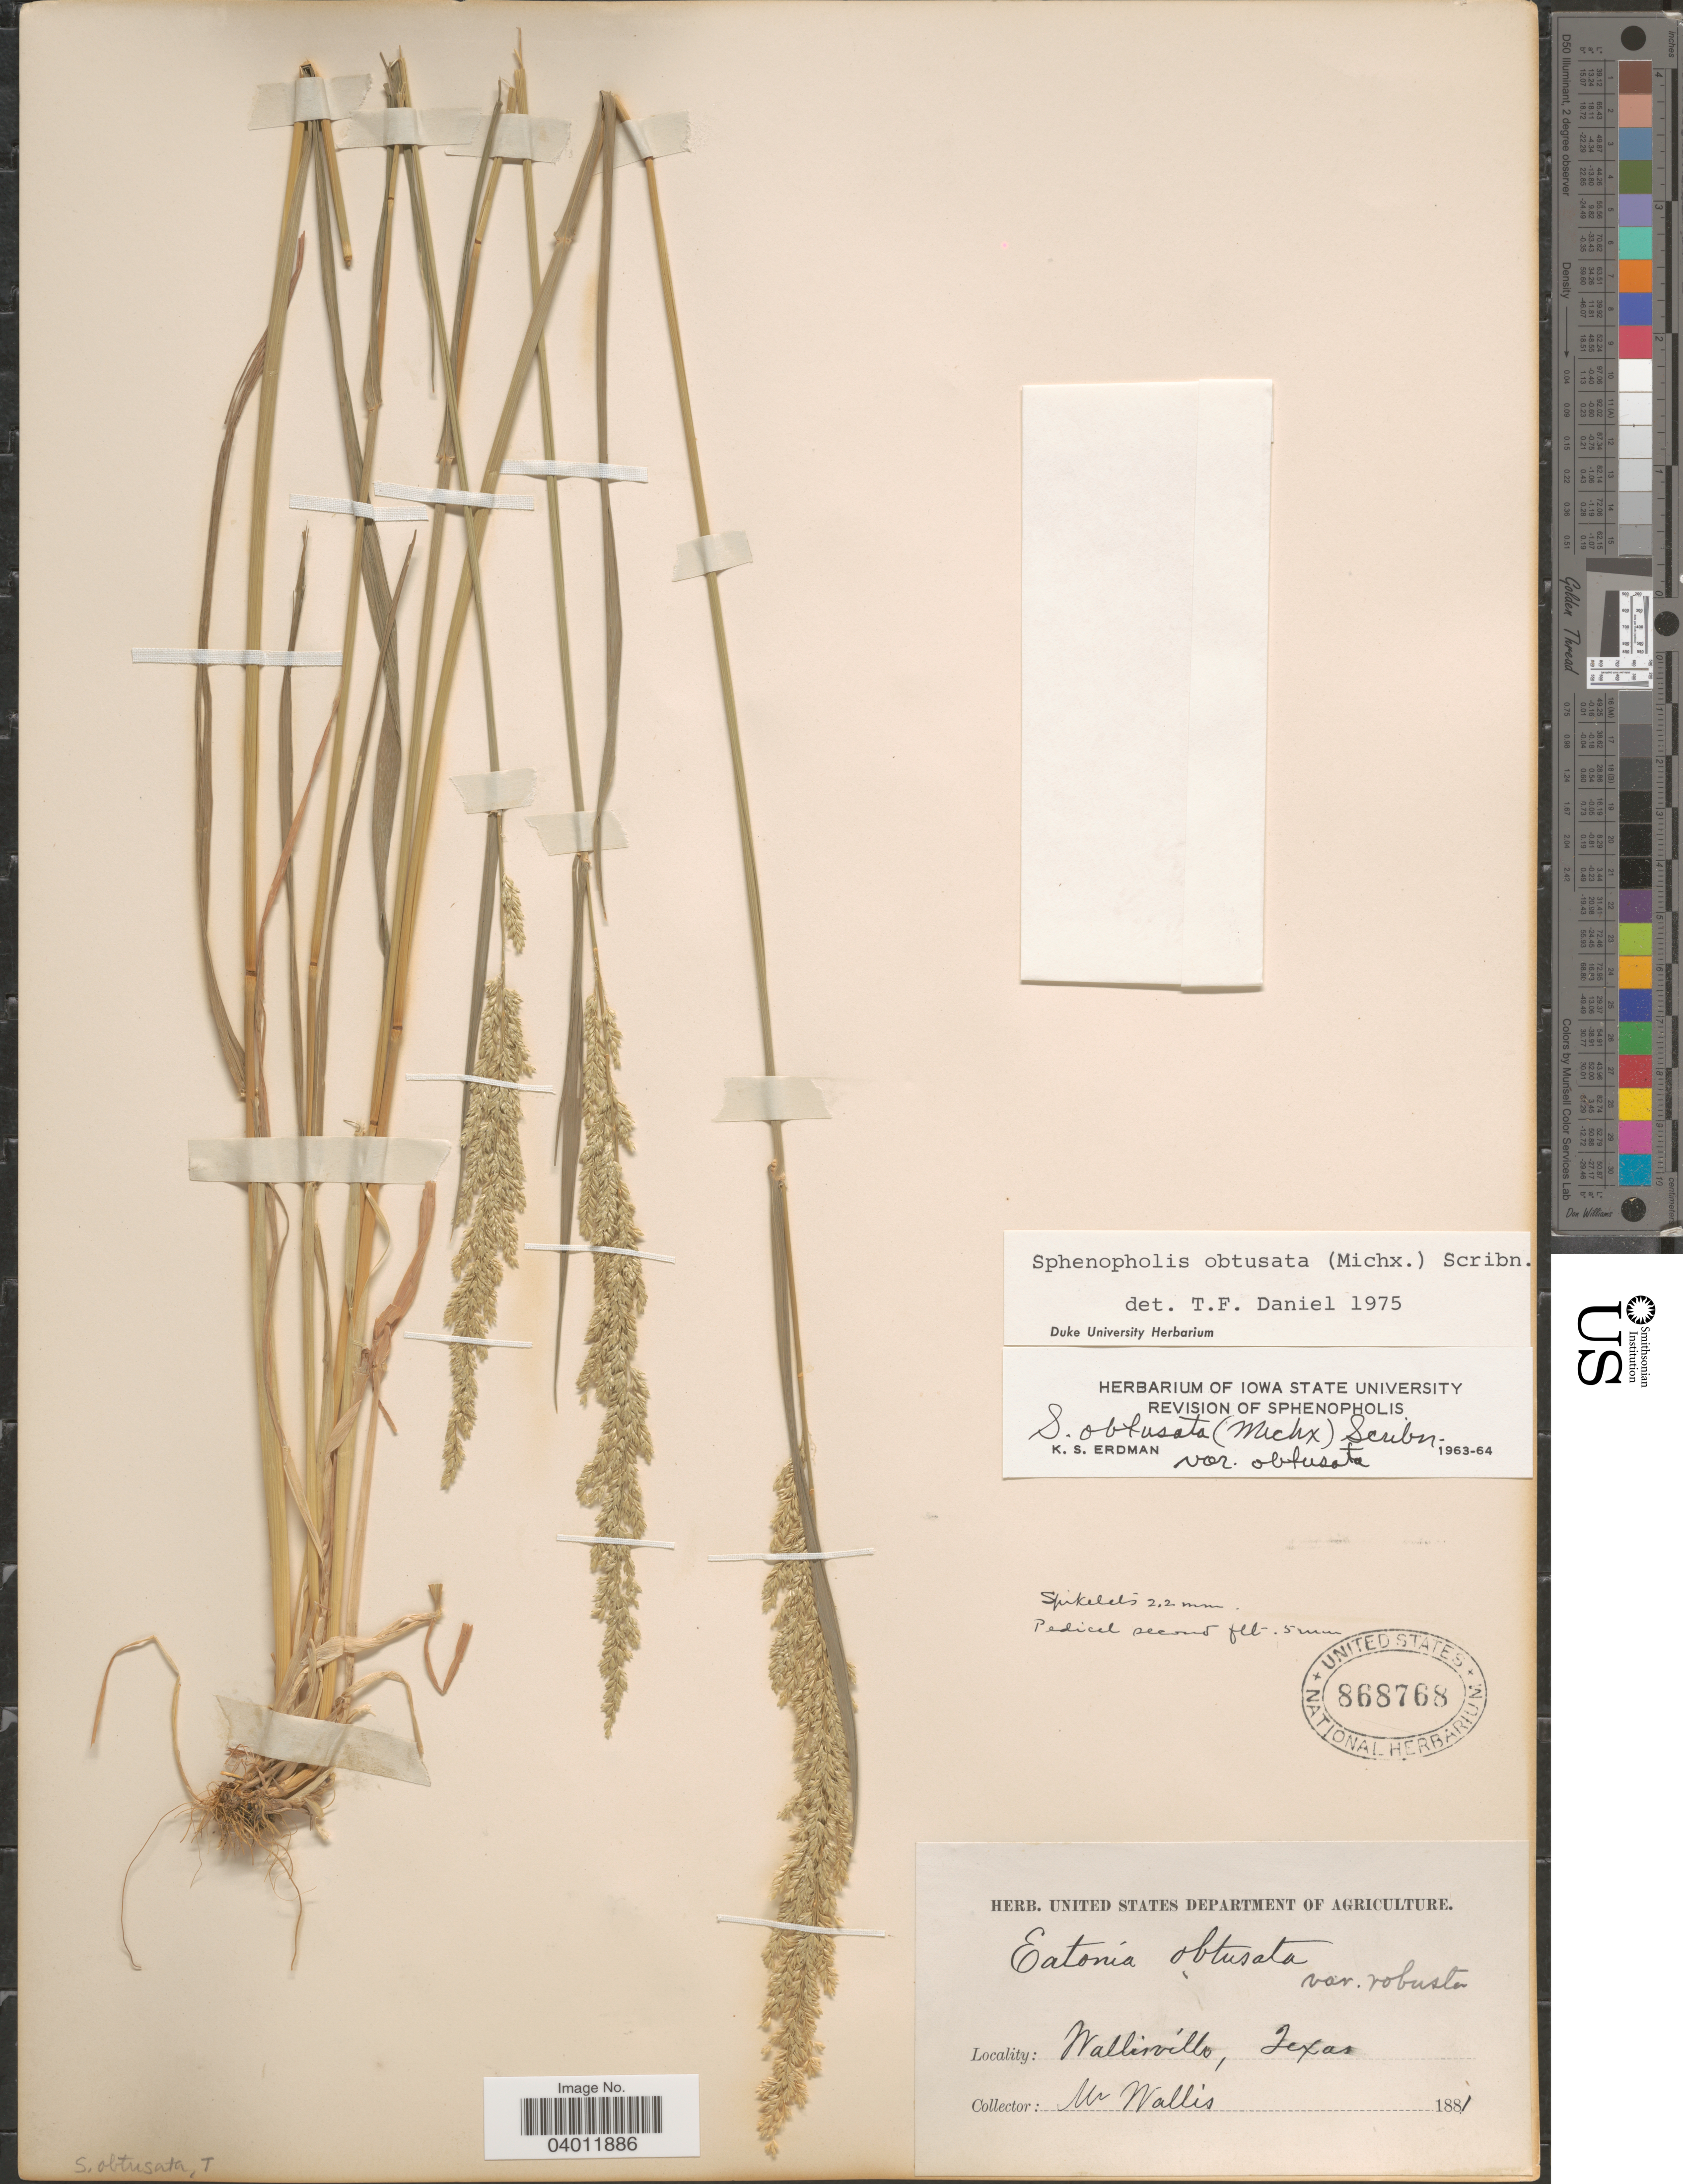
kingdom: Plantae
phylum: Tracheophyta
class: Liliopsida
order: Poales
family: Poaceae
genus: Sphenopholis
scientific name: Sphenopholis obtusata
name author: (Michx.) Scribn.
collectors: -- Wallis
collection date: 1881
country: United States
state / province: Texas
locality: Wallisville.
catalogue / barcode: US 868768